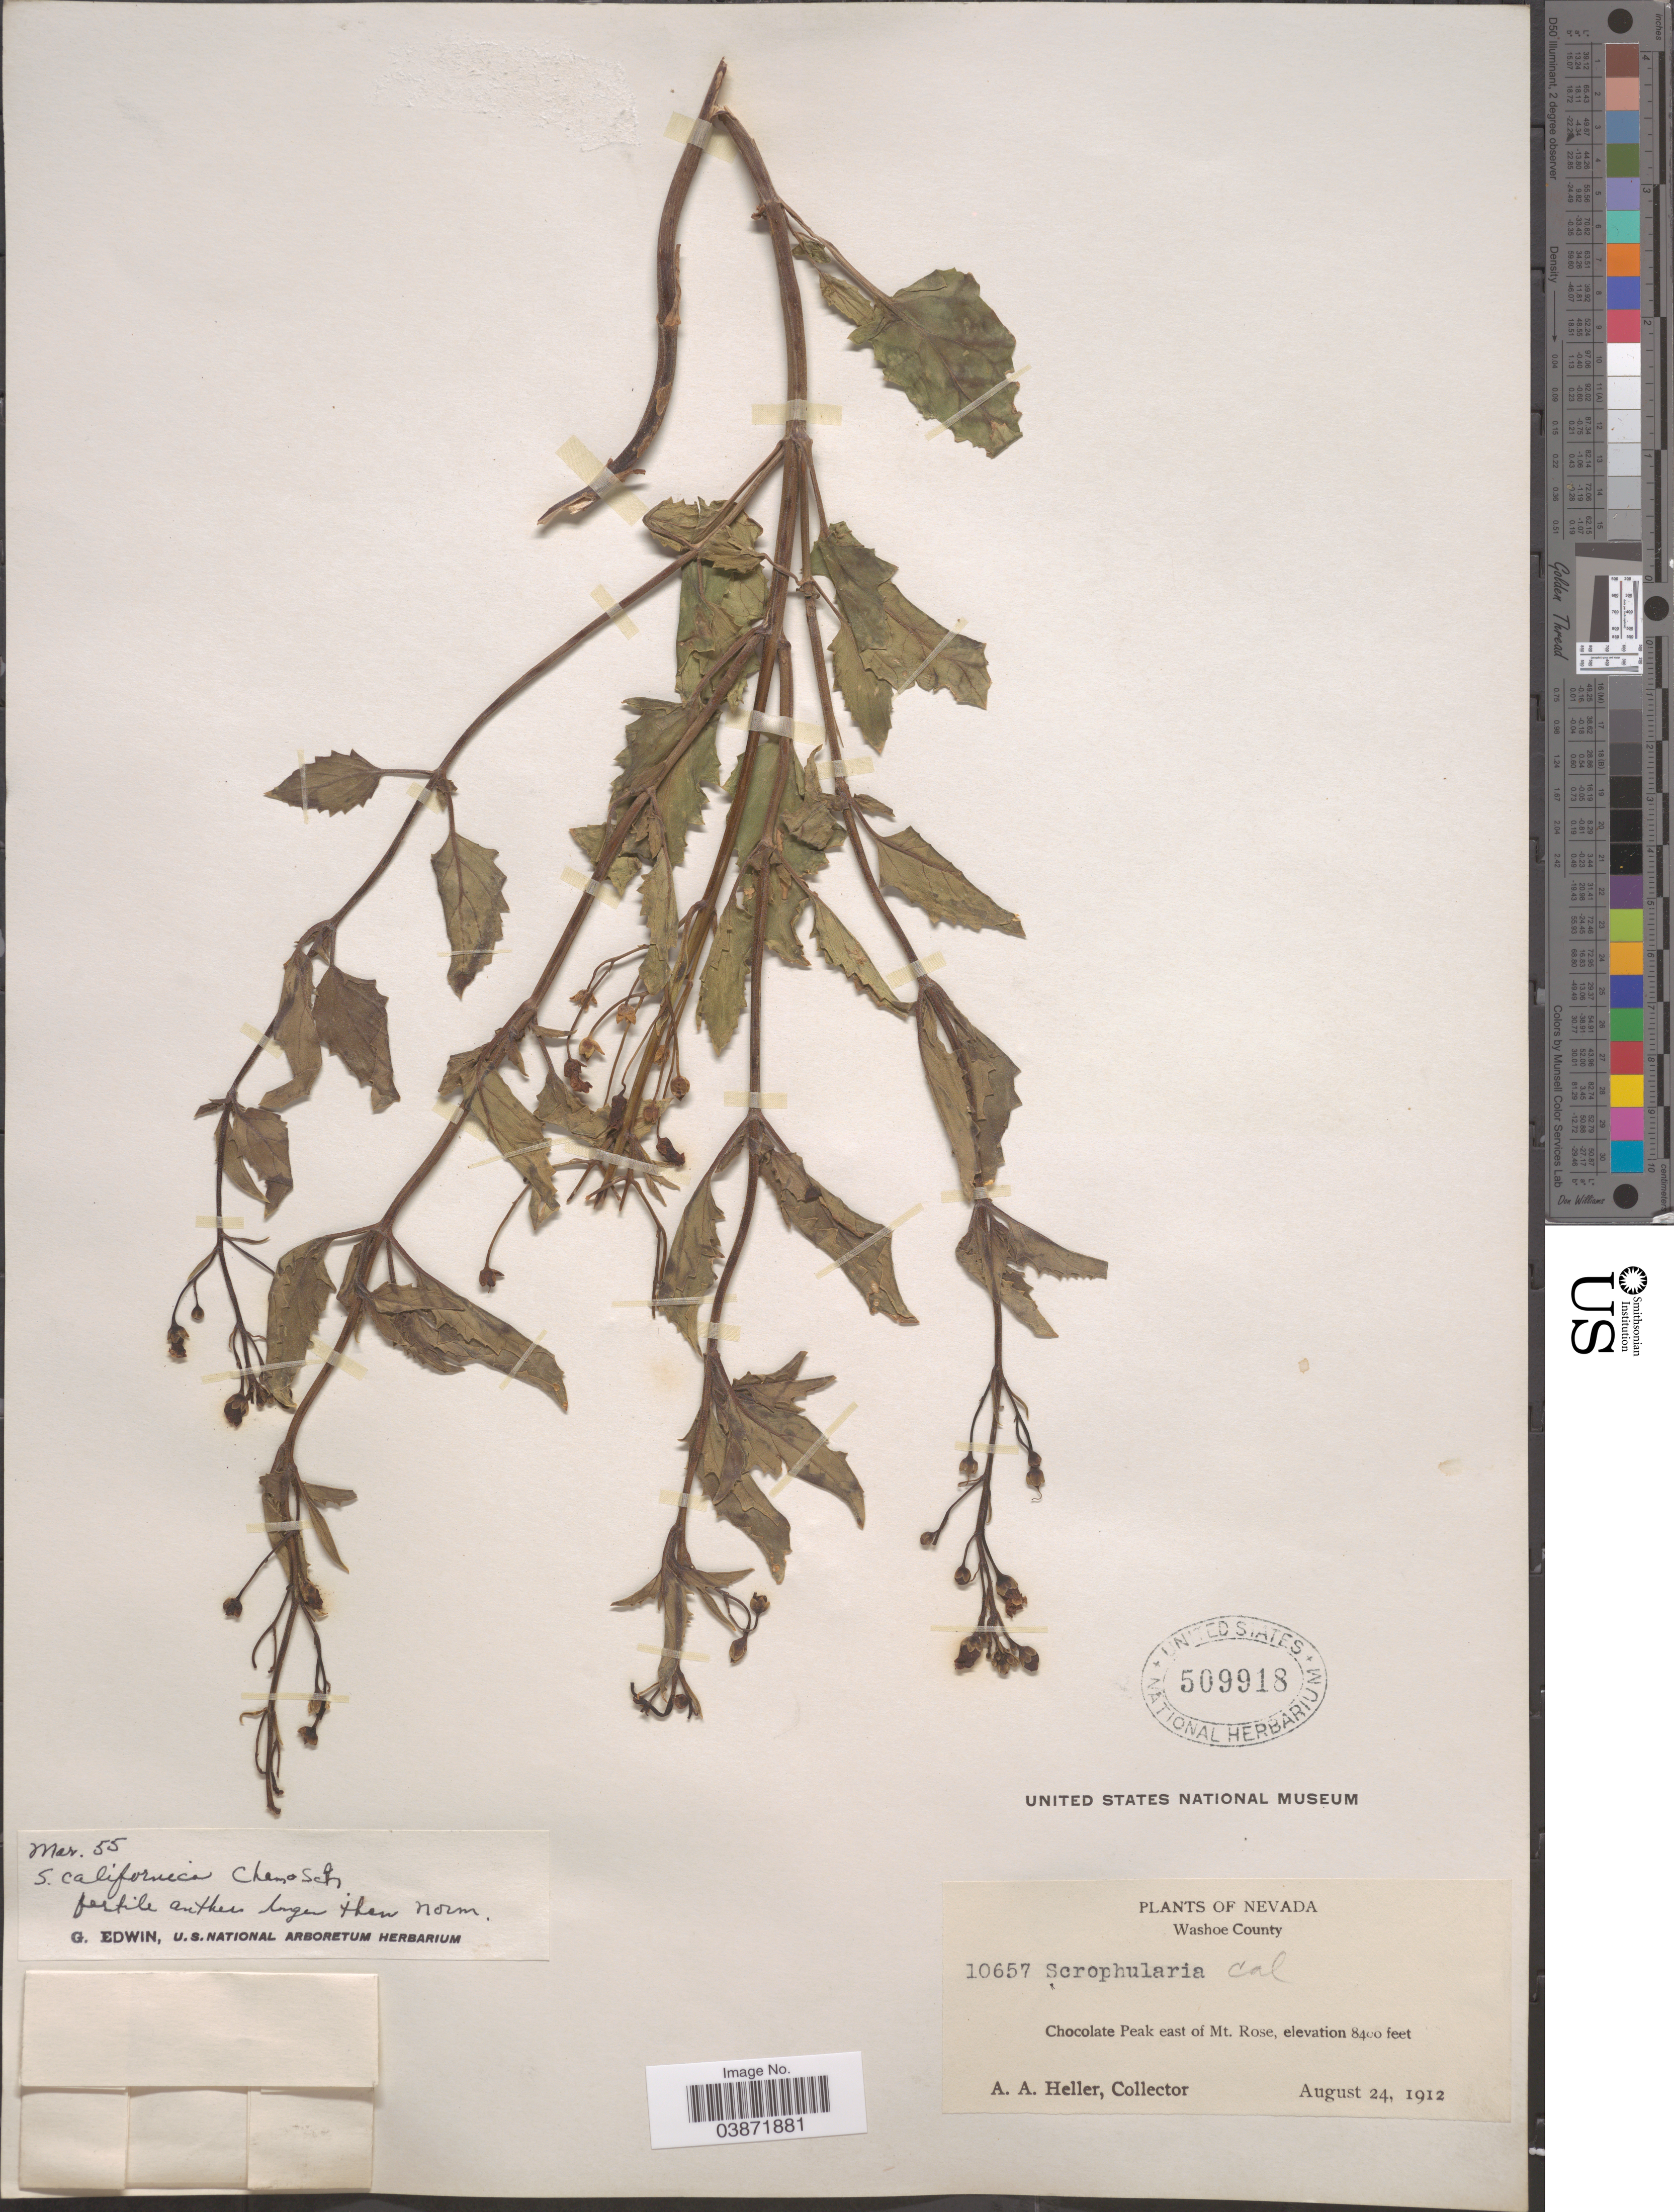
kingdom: Plantae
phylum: Tracheophyta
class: Magnoliopsida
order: Lamiales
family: Scrophulariaceae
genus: Scrophularia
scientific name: Scrophularia californica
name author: Cham. & Schltdl.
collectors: A. A. Heller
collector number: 10657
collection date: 1912-08-24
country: United States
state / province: Nevada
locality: Washoe County. Chocolate Peak east of Mt. Rose.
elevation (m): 2560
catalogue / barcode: US 509918